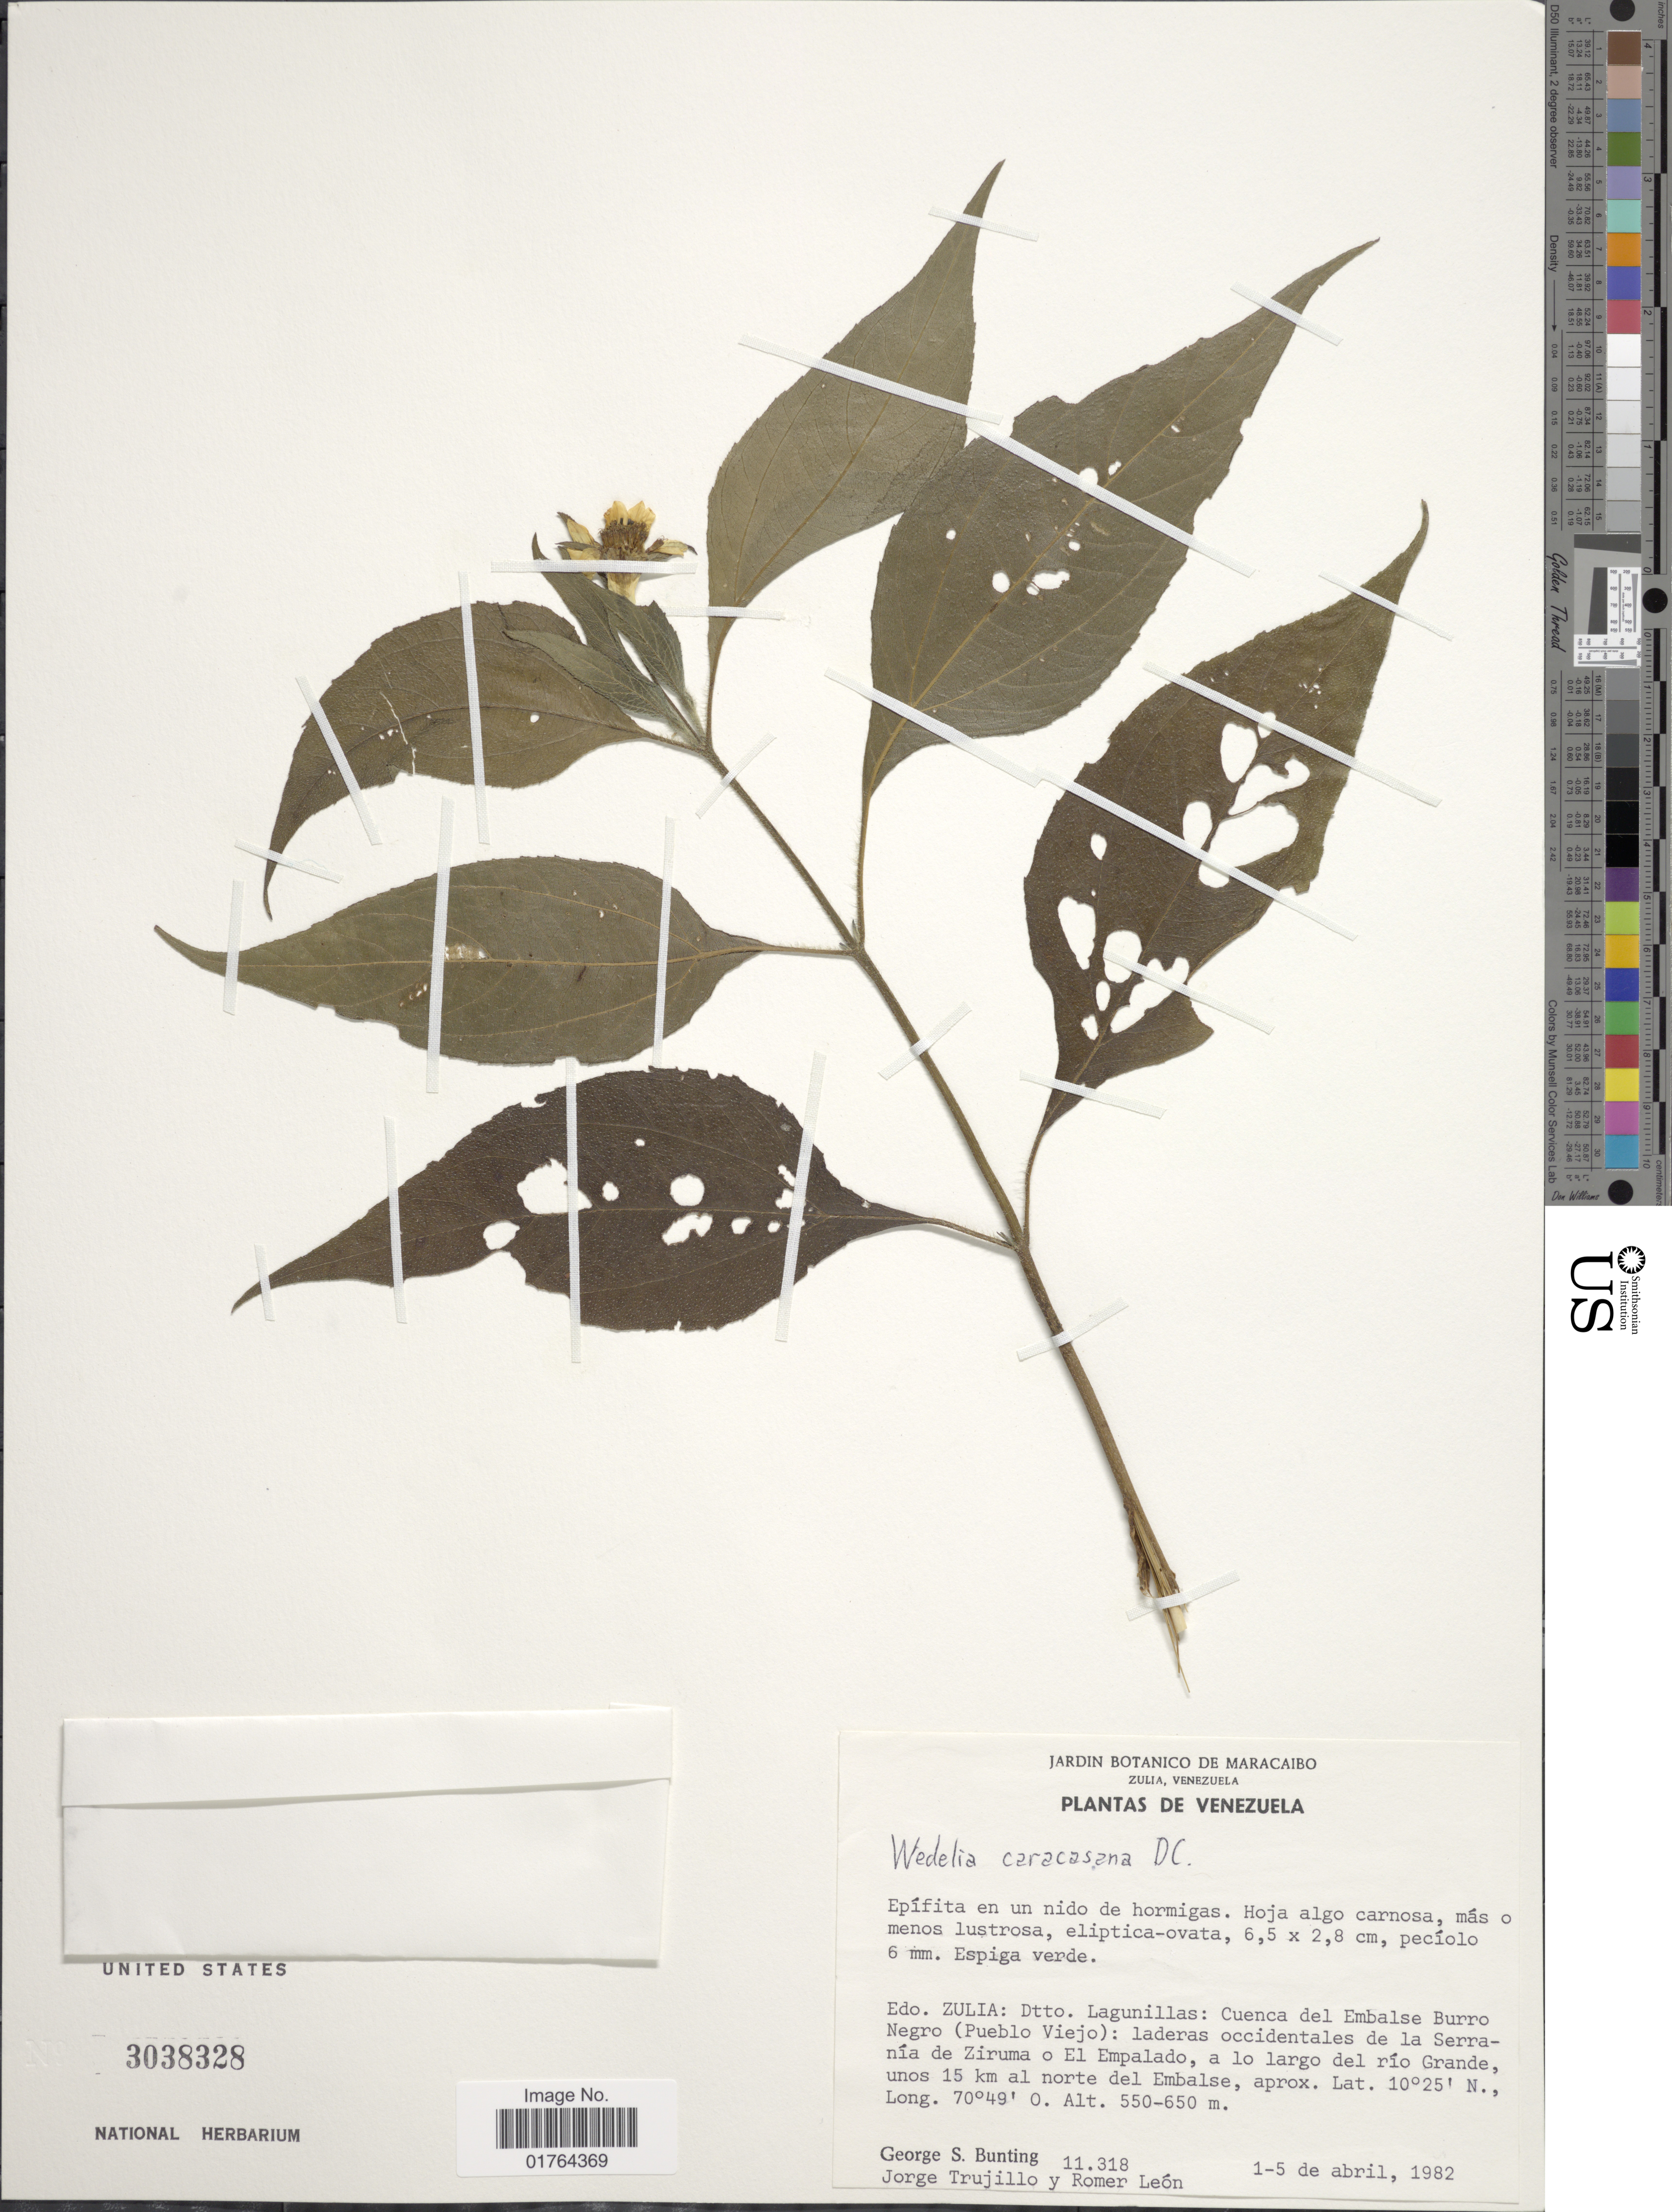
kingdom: Plantae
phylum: Tracheophyta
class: Magnoliopsida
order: Asterales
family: Asteraceae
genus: Wedelia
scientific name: Wedelia calycina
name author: Rich.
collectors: G. S. Bunting, J. Trujillo & R. A. León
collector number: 11318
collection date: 1982-04-01/1982-04-05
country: Venezuela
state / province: Zulia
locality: Zulia, Venezuela, Edo. Zulia: Dtto. Lagunillas: Cuenca del Embalse Burro Negro (Pueblo Viejo): laderas occidentales de la Serrania de Ziruma o El Emplado, a lo largo del rio Grande, unos 15 km al norte del Embalse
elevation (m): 550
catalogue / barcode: US 3038328